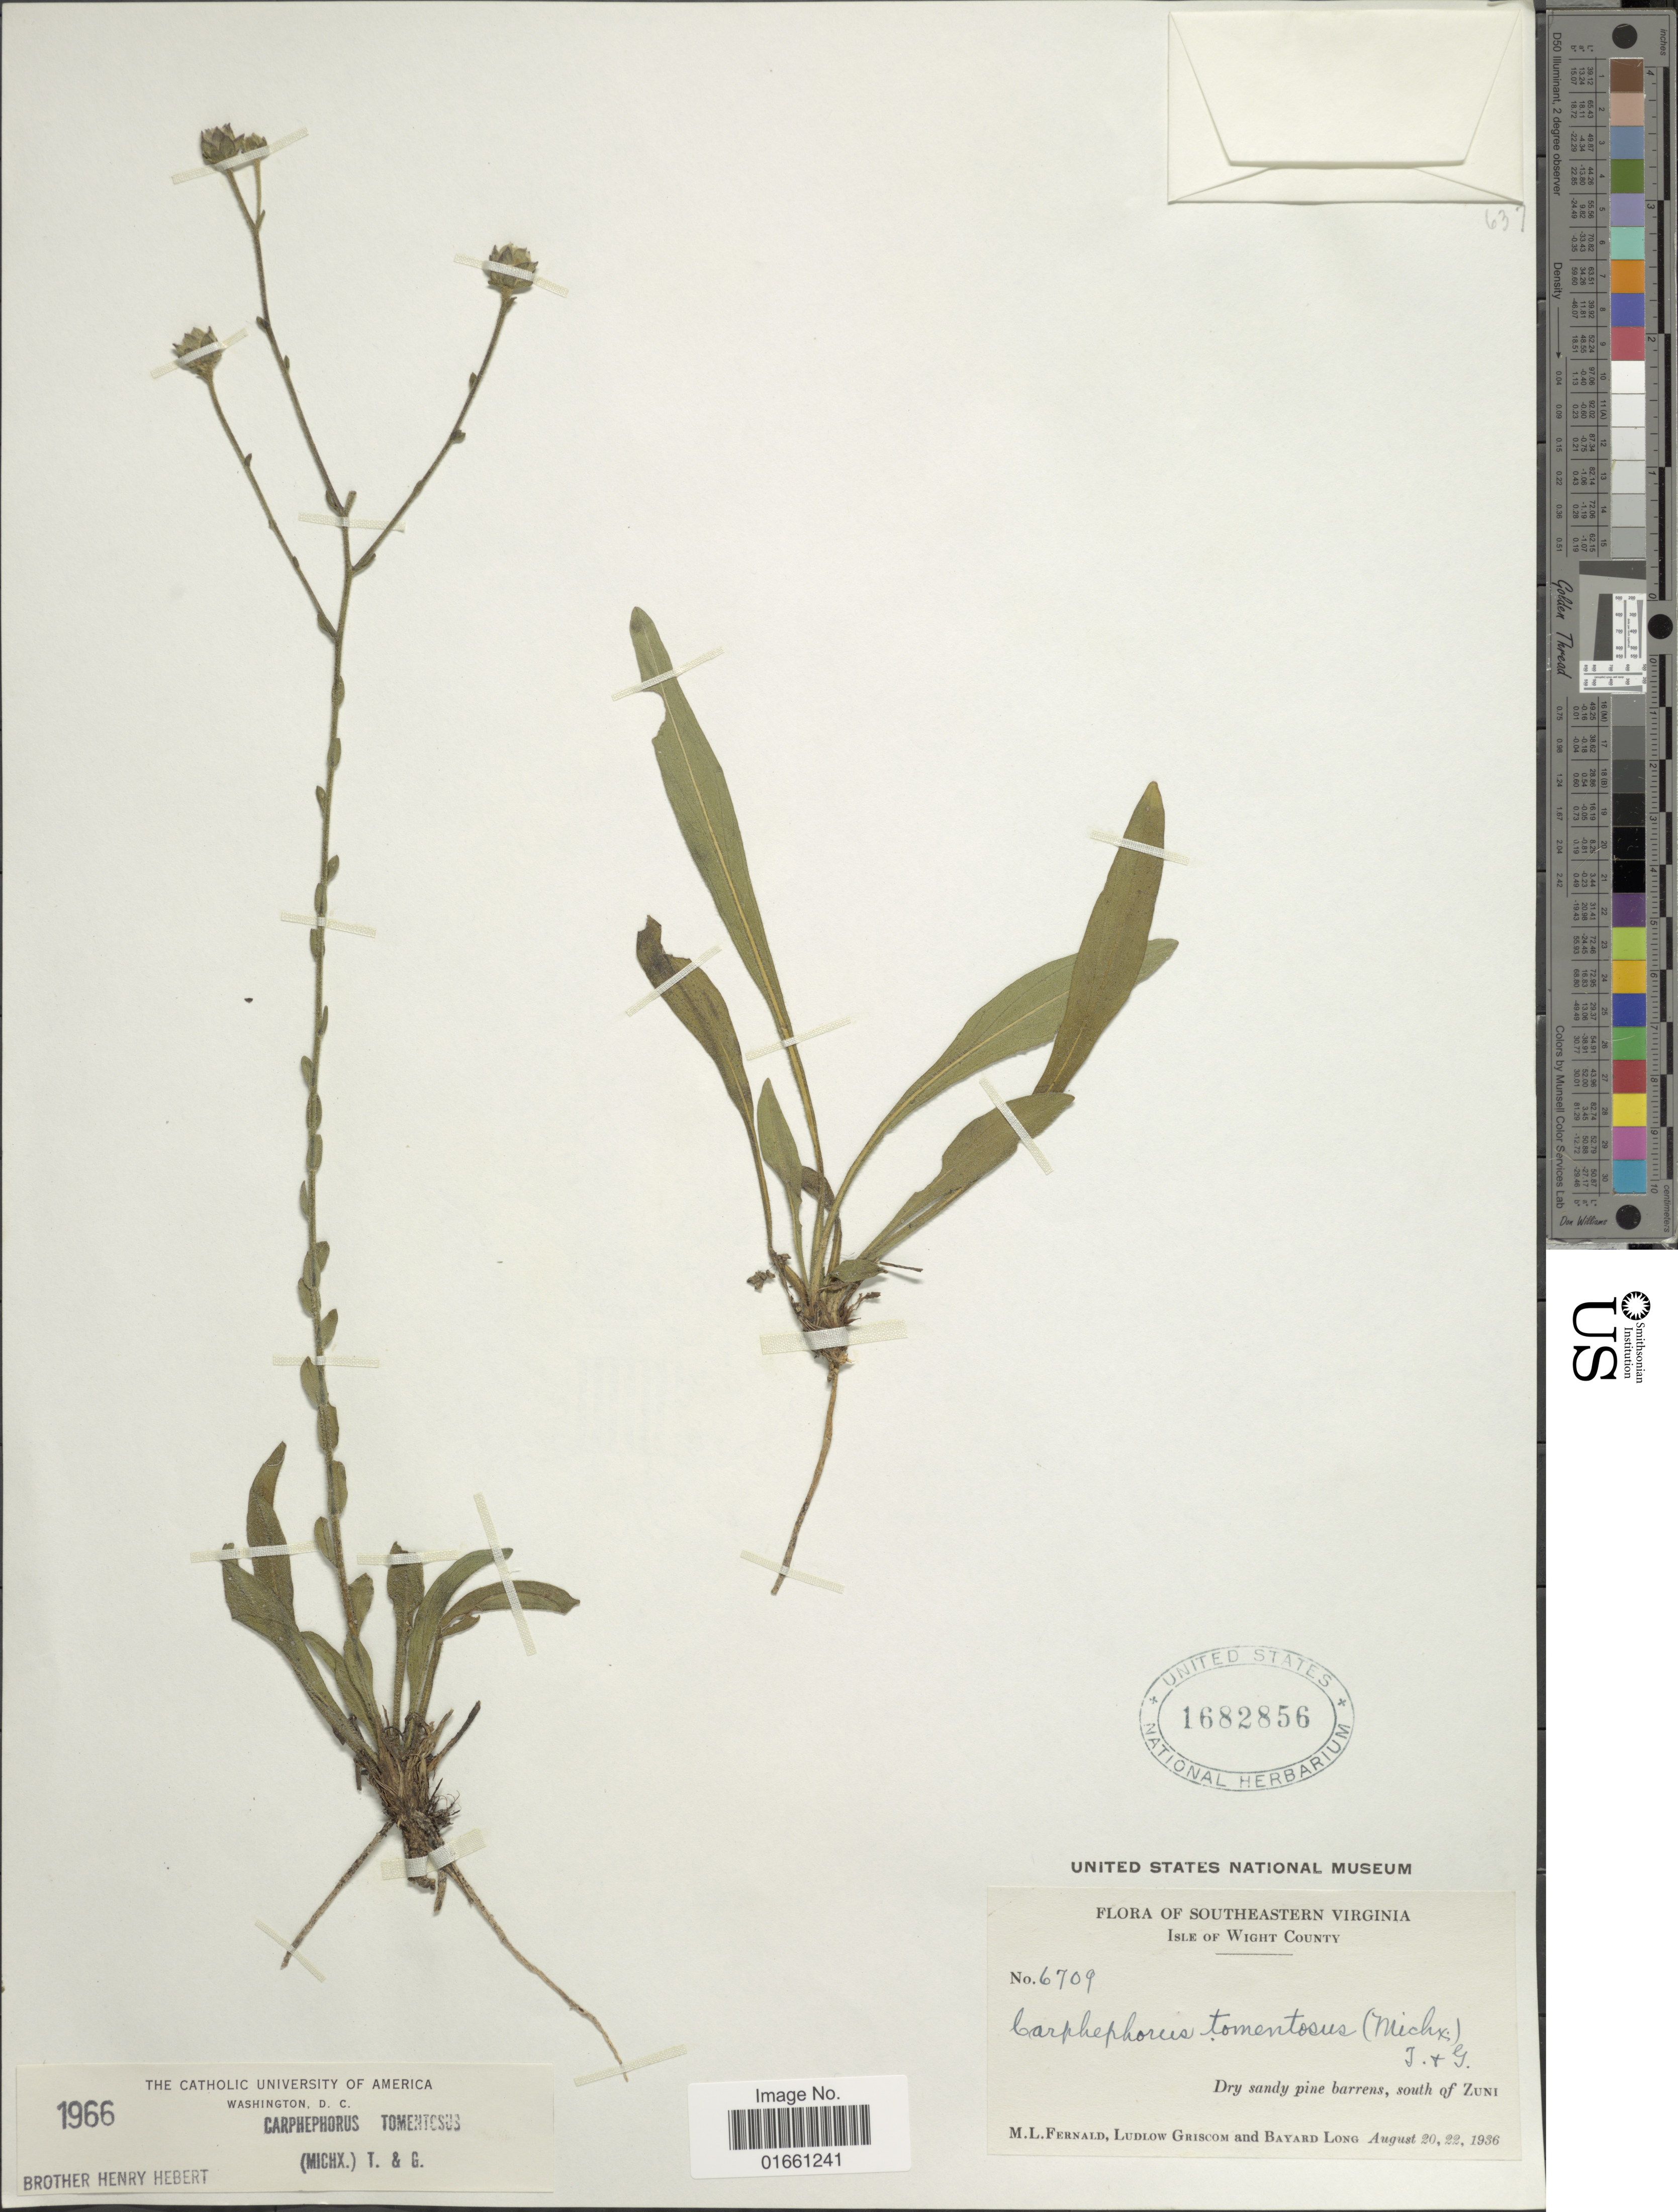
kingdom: Plantae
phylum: Tracheophyta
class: Magnoliopsida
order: Asterales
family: Asteraceae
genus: Carphephorus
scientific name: Carphephorus tomentosus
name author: (Michaux) Torr. & A. Gray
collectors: M. L. Fernald, L. Griscom & B. Long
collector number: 6709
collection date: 1936-08-20/1936-08-22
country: United States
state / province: Virginia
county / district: Isle of Wight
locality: Southeastern Virginia, Isle of Wight County, Dry Sandy Pine barrens, South of Zuni.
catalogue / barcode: US 1682856